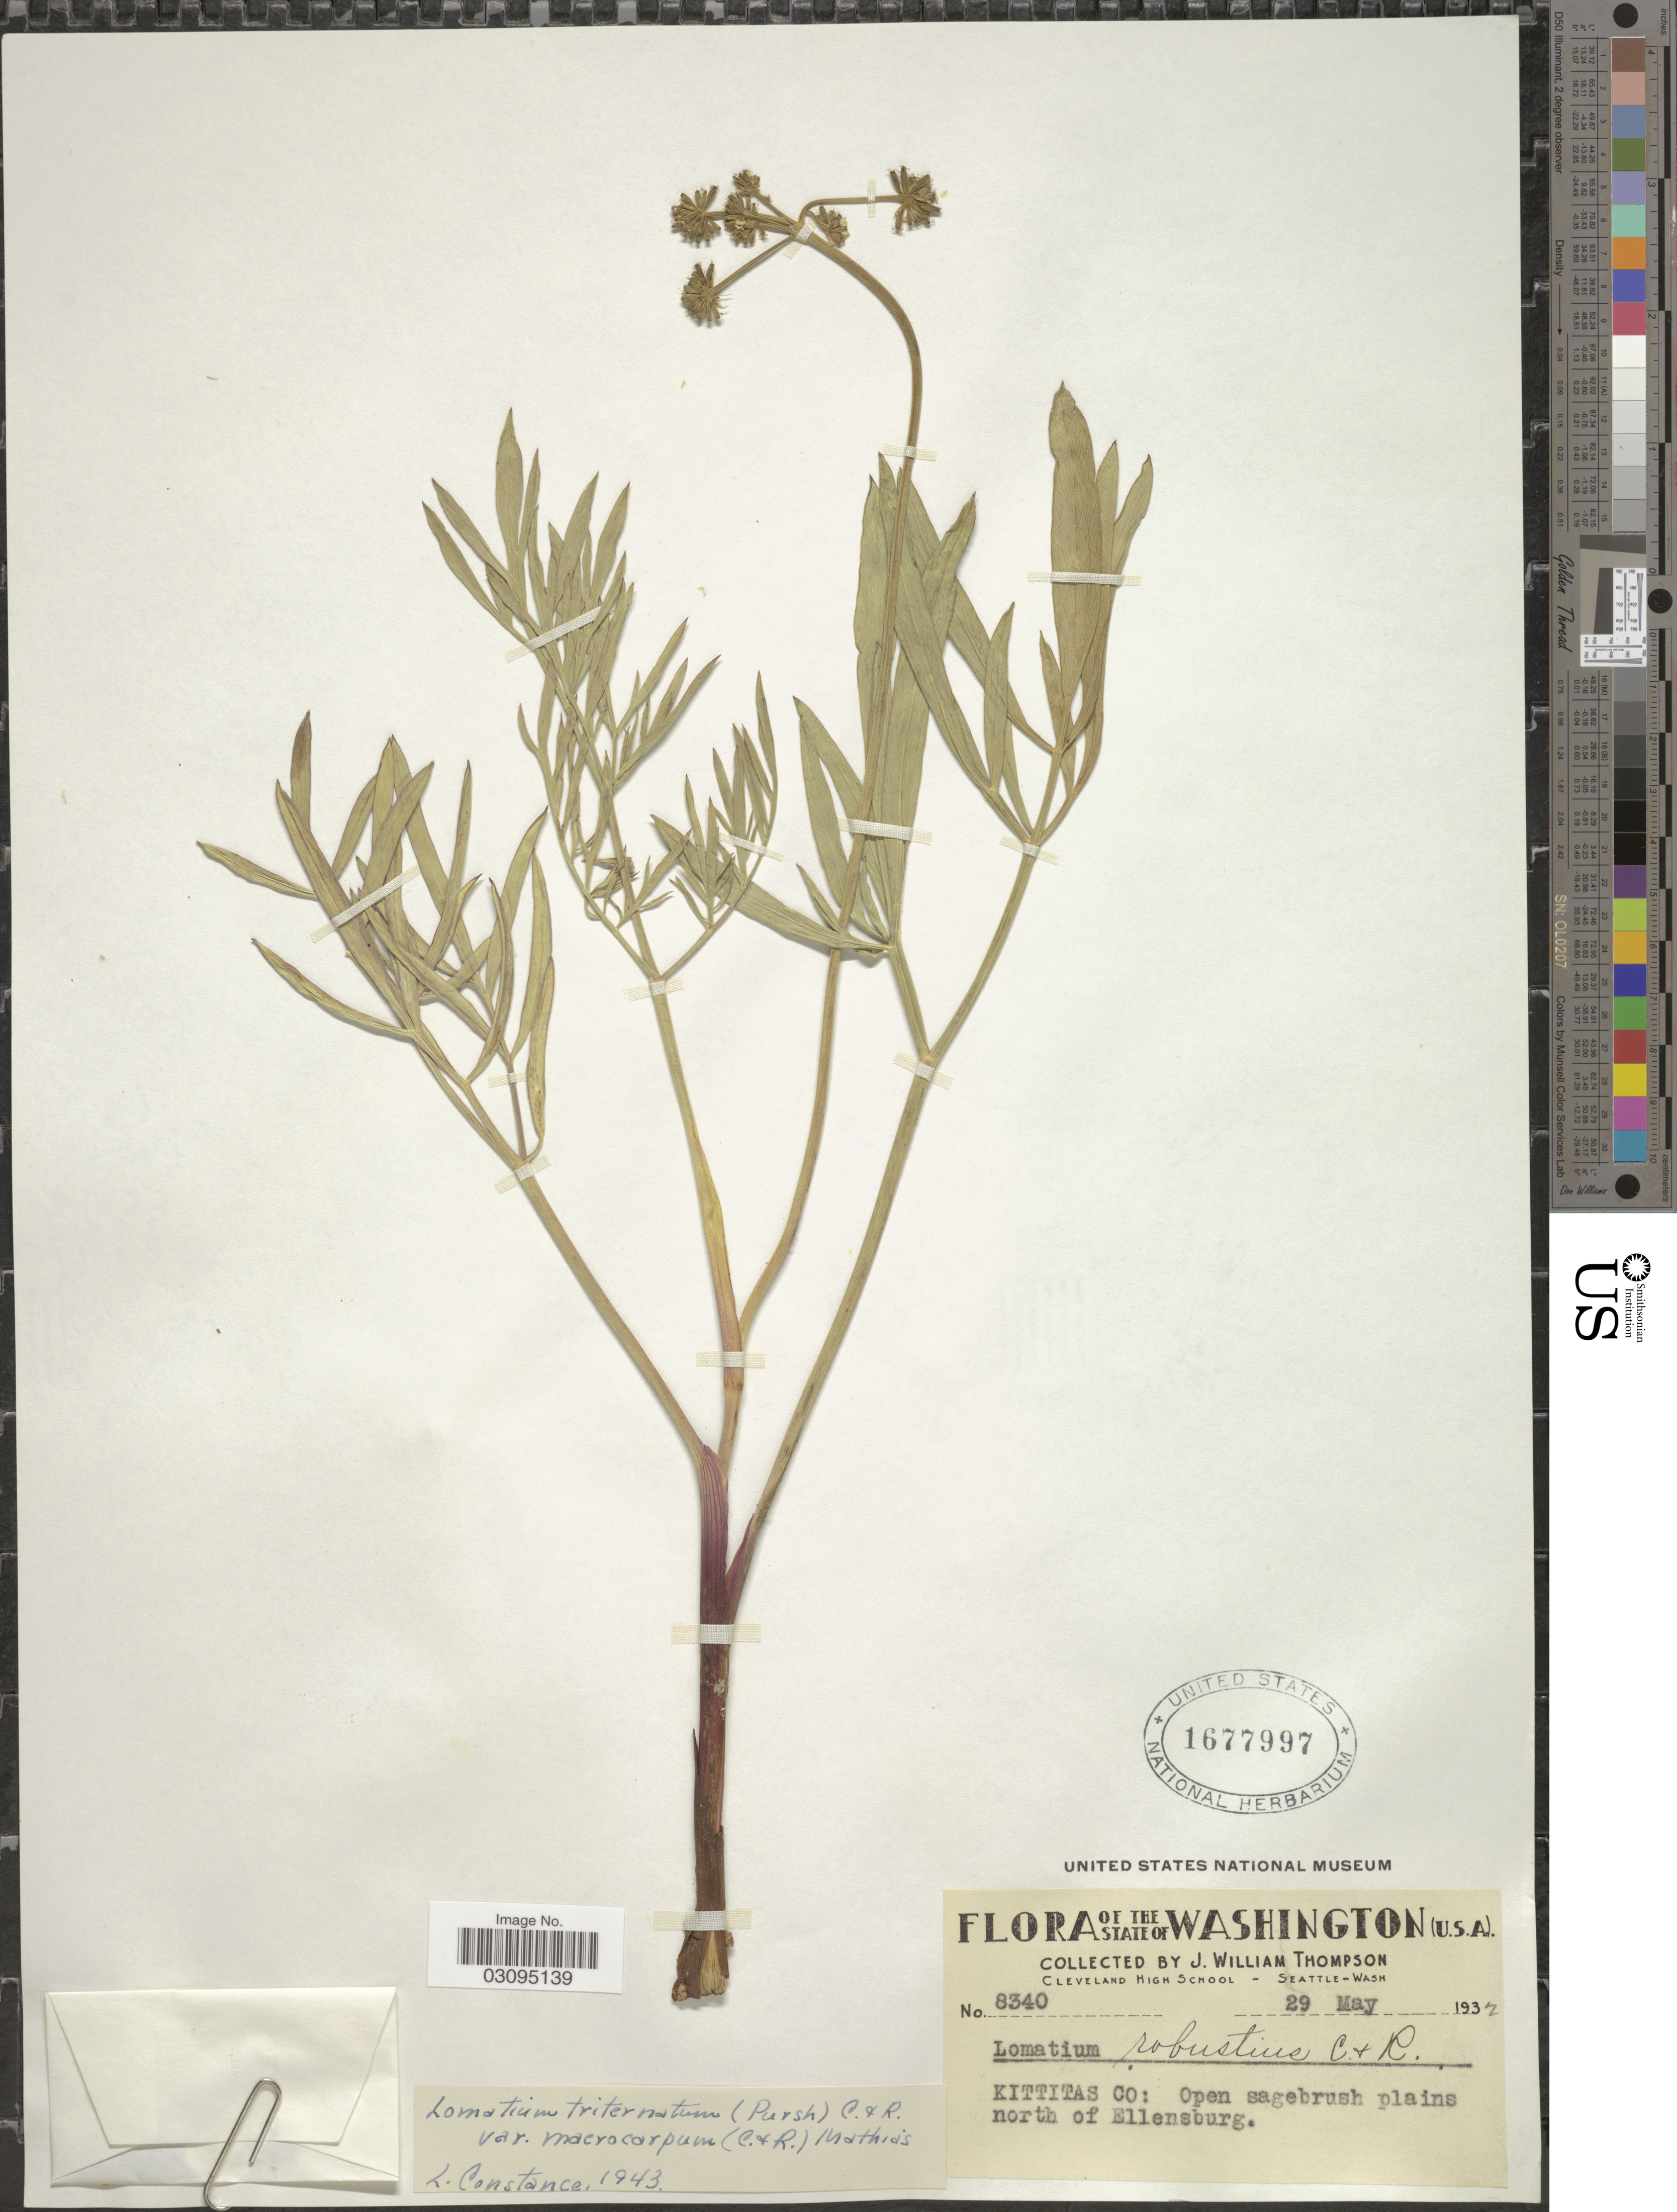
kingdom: Plantae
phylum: Tracheophyta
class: Magnoliopsida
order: Apiales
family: Apiaceae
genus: Lomatium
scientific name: Lomatium triternatum var. macrocarpum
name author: (J.M. Coult. & Rose) Mathias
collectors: J. W. Thompson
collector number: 8340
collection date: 1932-05-29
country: United States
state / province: Washington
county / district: Kittitas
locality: Kittitas Co: Open sagebrush plains north of Ellensburg.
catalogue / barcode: US 1677997